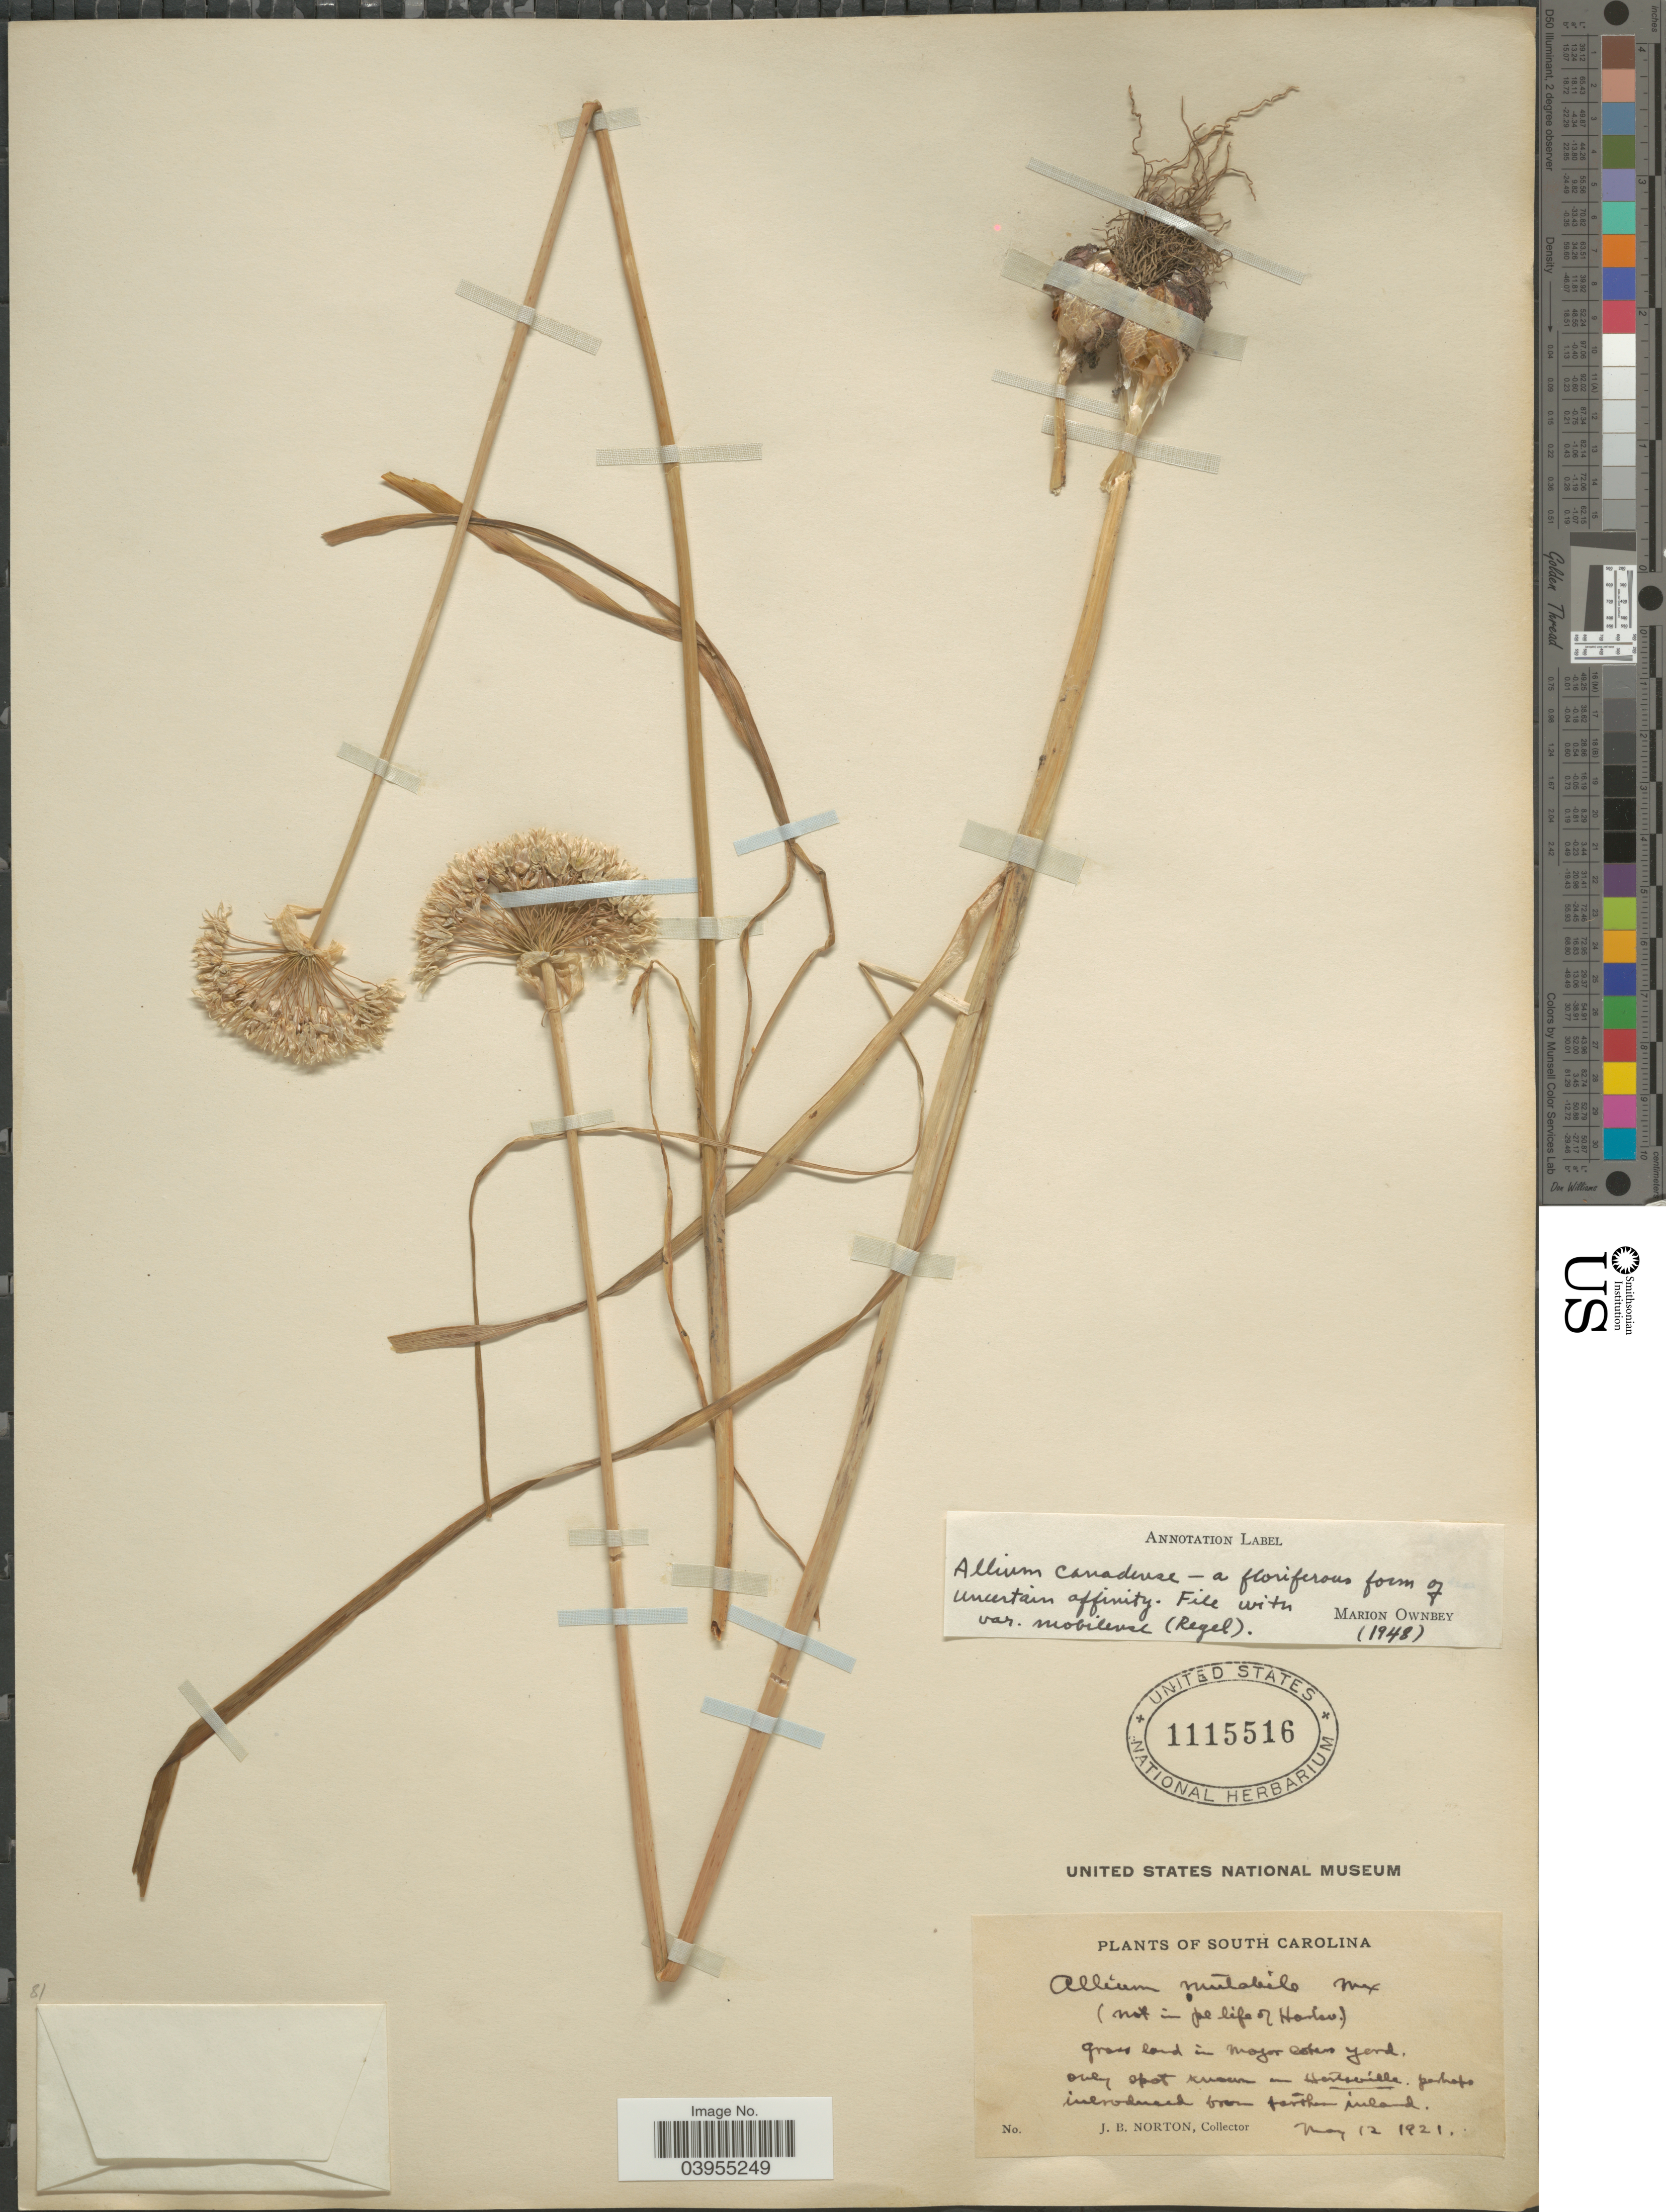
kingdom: Plantae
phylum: Tracheophyta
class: Liliopsida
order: Asparagales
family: Amaryllidaceae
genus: Allium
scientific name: Allium canadense var. mobilense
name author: (Regel) Traub & Ownbey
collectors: J. B. Norton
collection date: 1921-05-12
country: United States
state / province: South Carolina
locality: Grass land in Major Cohen Yard.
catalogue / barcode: US 1115516